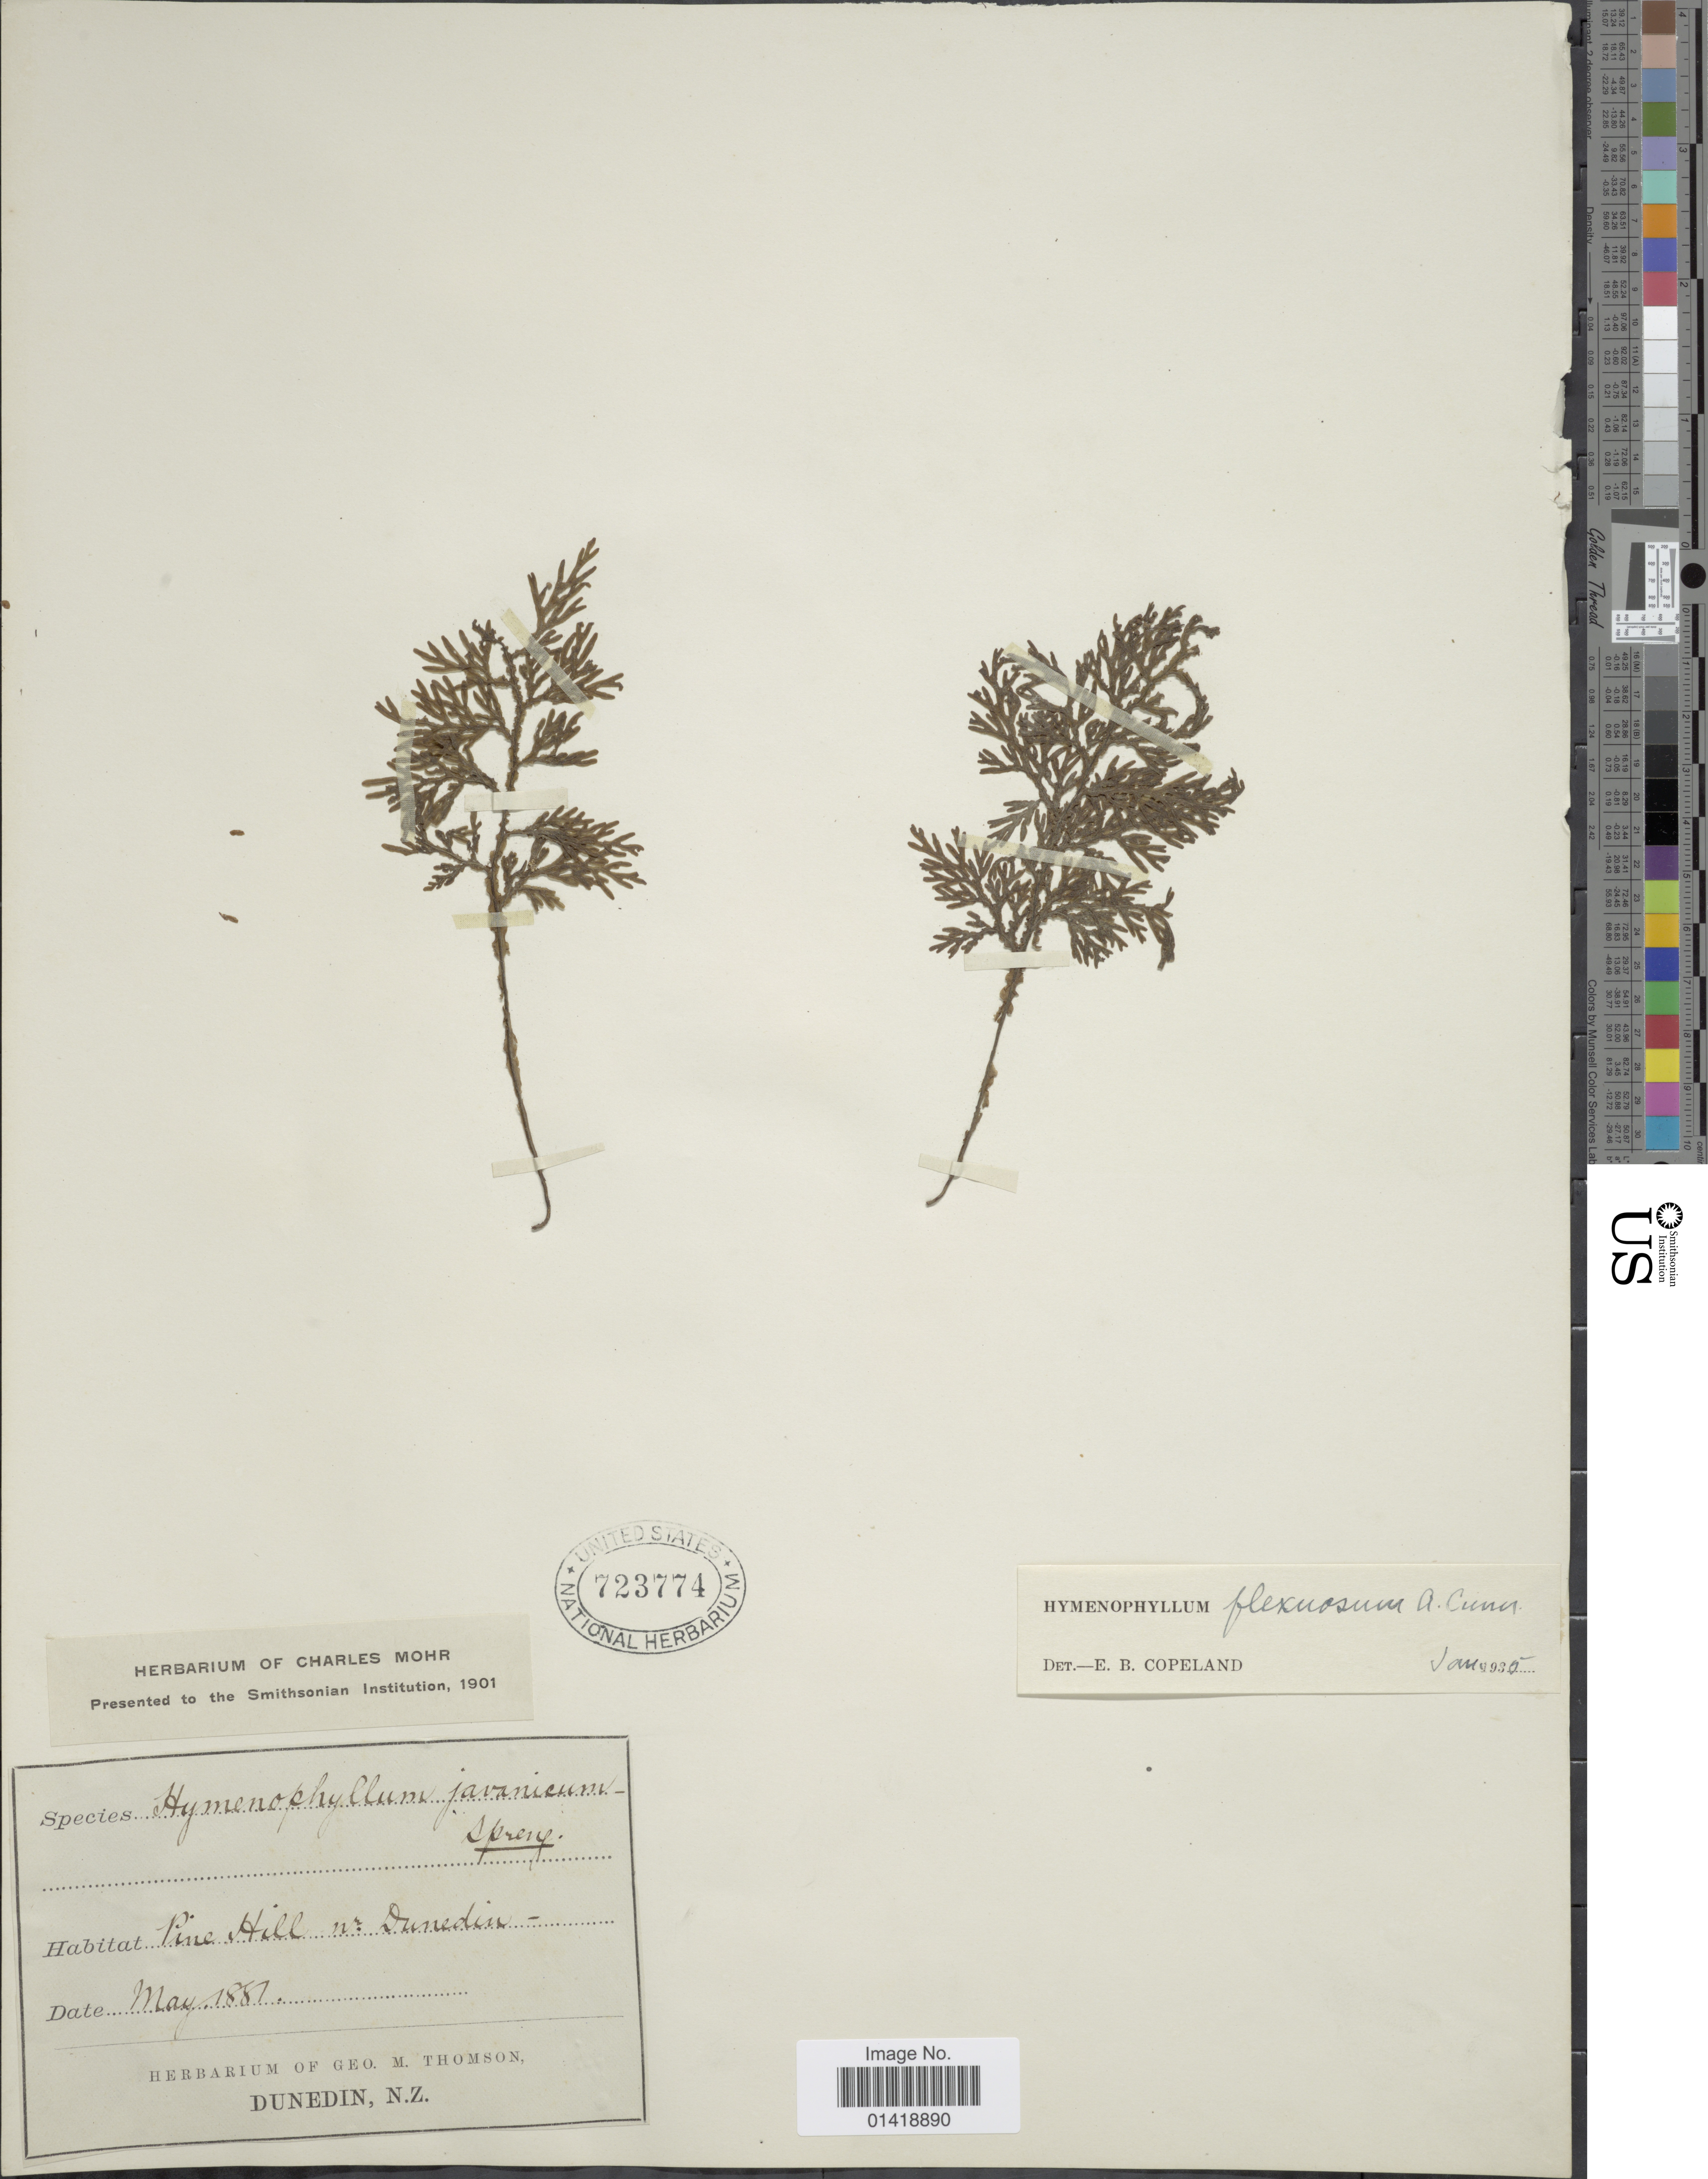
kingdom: Plantae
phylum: Tracheophyta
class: Polypodiopsida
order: Hymenophyllales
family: Hymenophyllaceae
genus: Hymenophyllum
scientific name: Hymenophyllum flexuosum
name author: A. Cunn.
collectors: G. Thomson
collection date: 1881-05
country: New Zealand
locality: Pine Hill nr. Dunedin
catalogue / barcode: US 723774